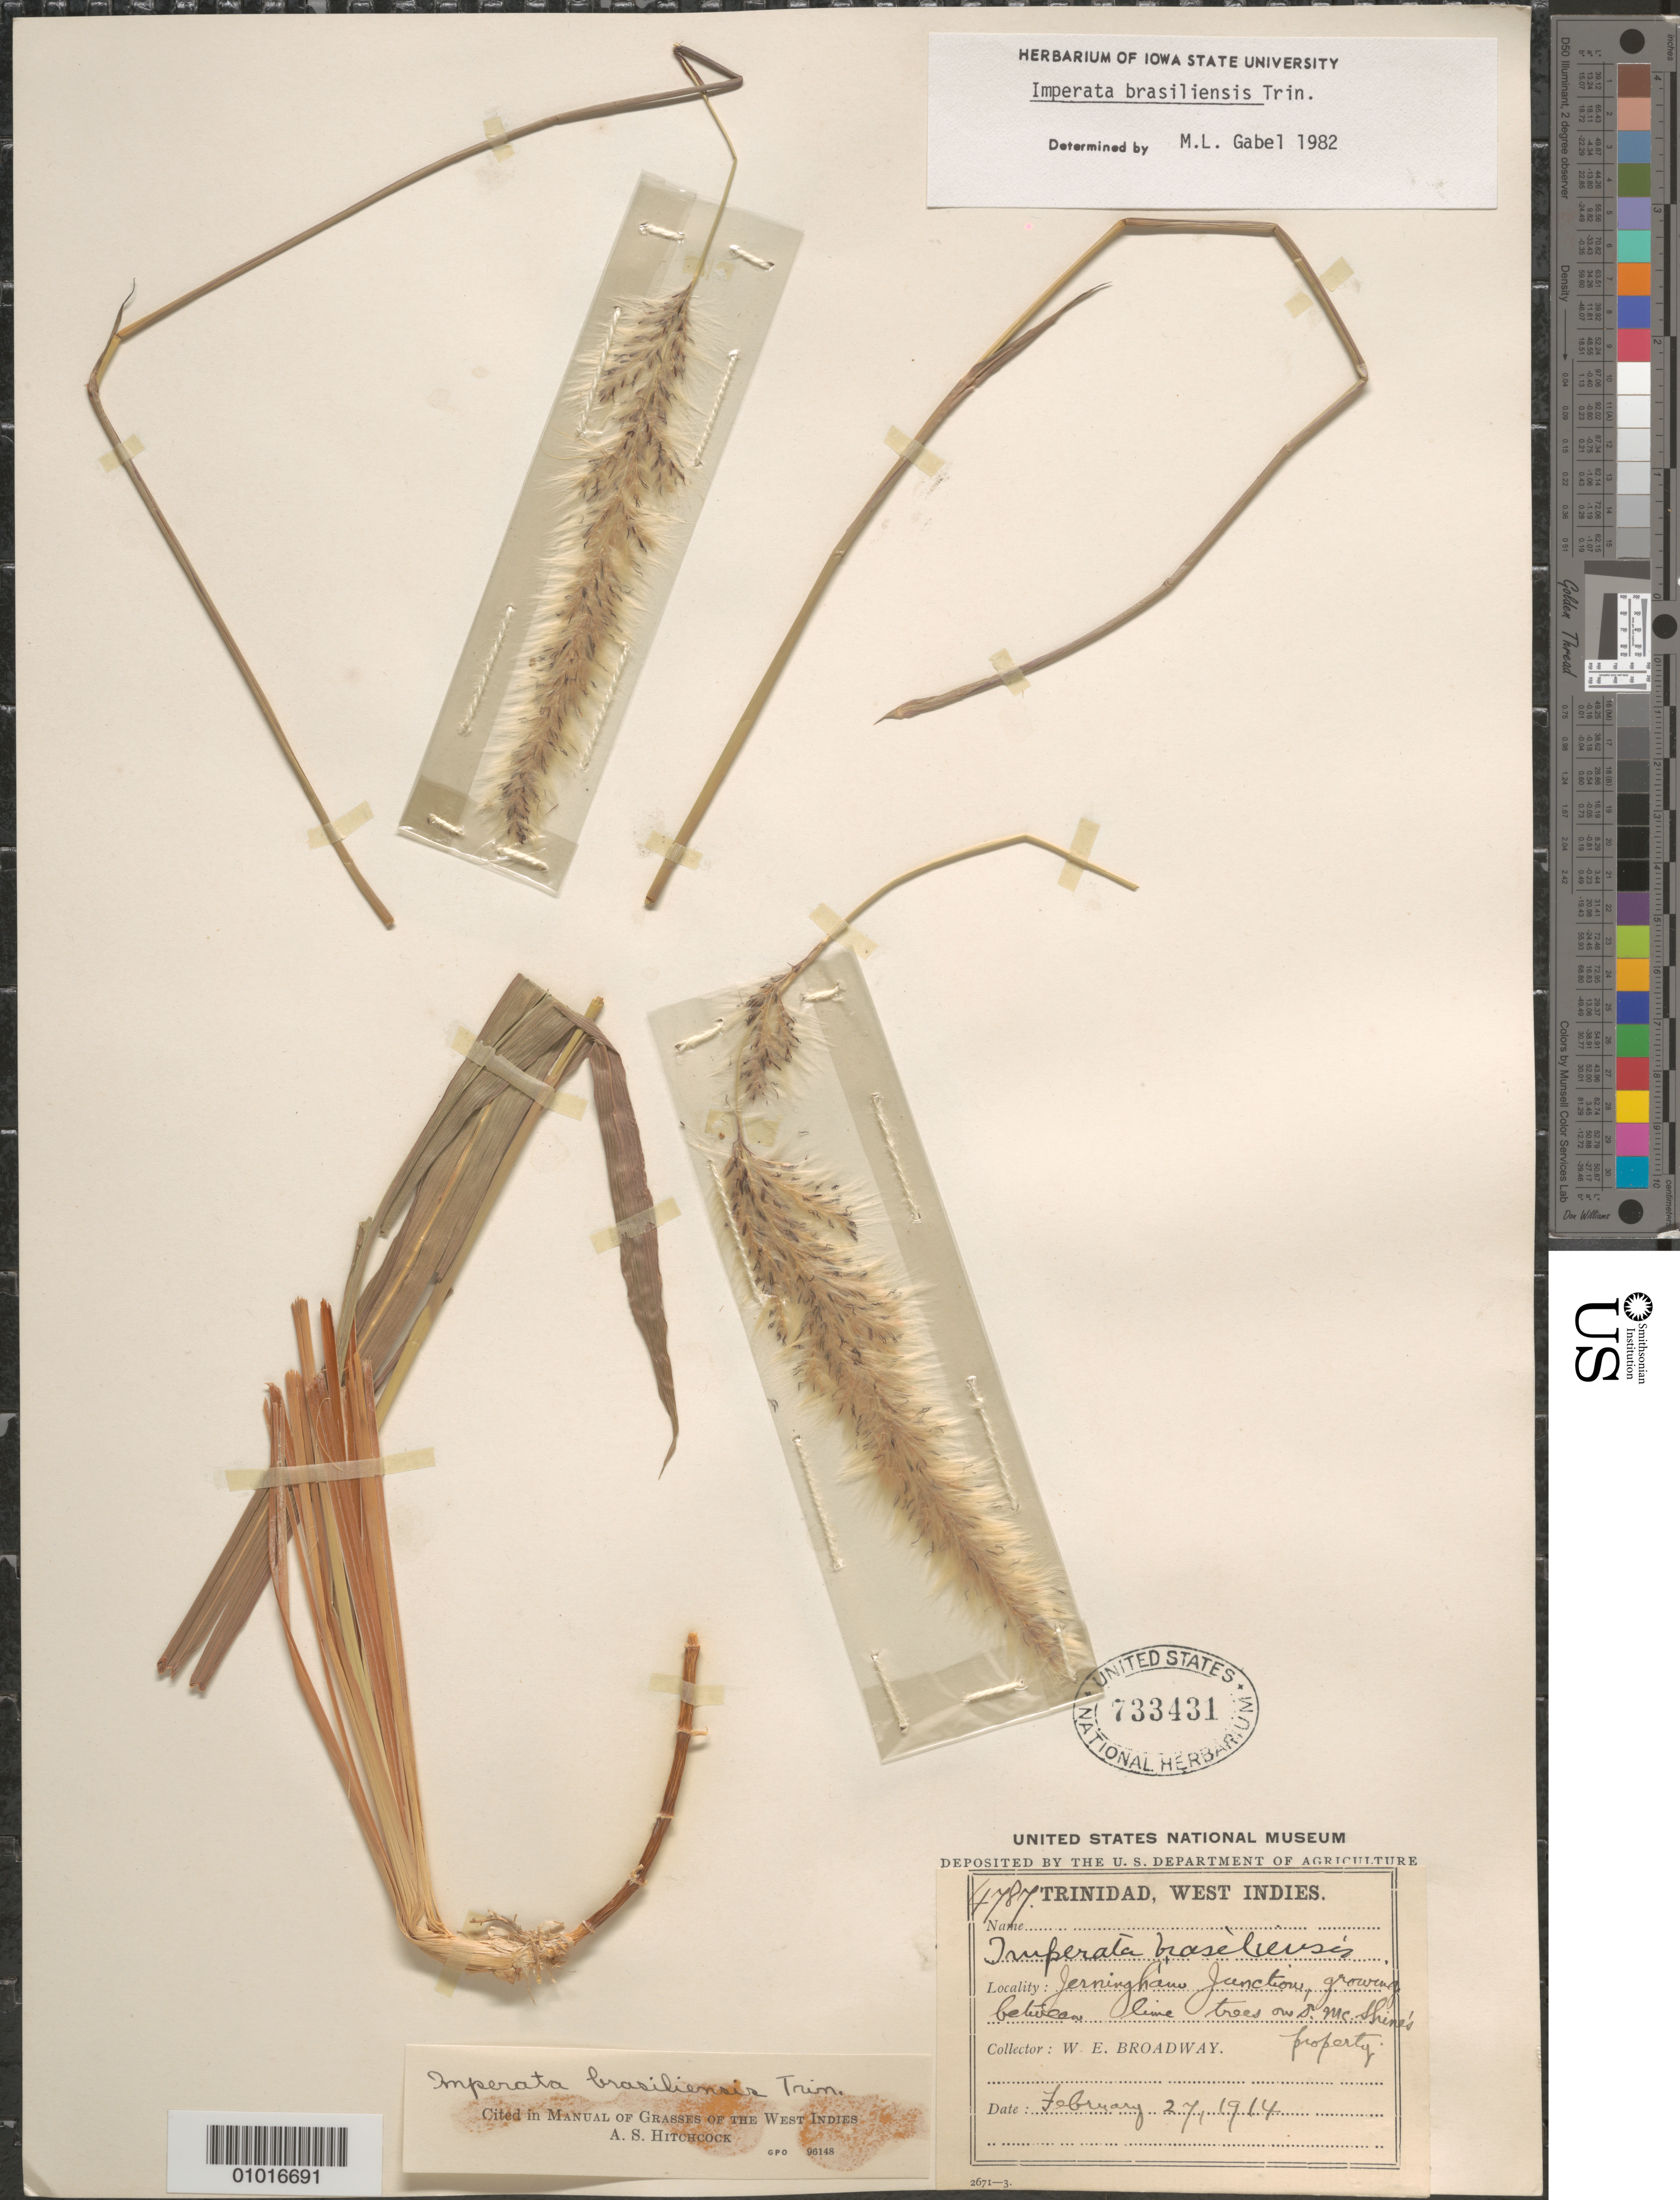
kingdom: Plantae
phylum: Tracheophyta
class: Liliopsida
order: Poales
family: Poaceae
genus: Imperata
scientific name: Imperata brasiliensis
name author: Trin.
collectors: W. E. Broadway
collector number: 4787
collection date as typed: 27 Feb 1914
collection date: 1914-02-27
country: Trinidad and Tobago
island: Trinidad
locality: Jenninghaw Junction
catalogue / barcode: US 733431